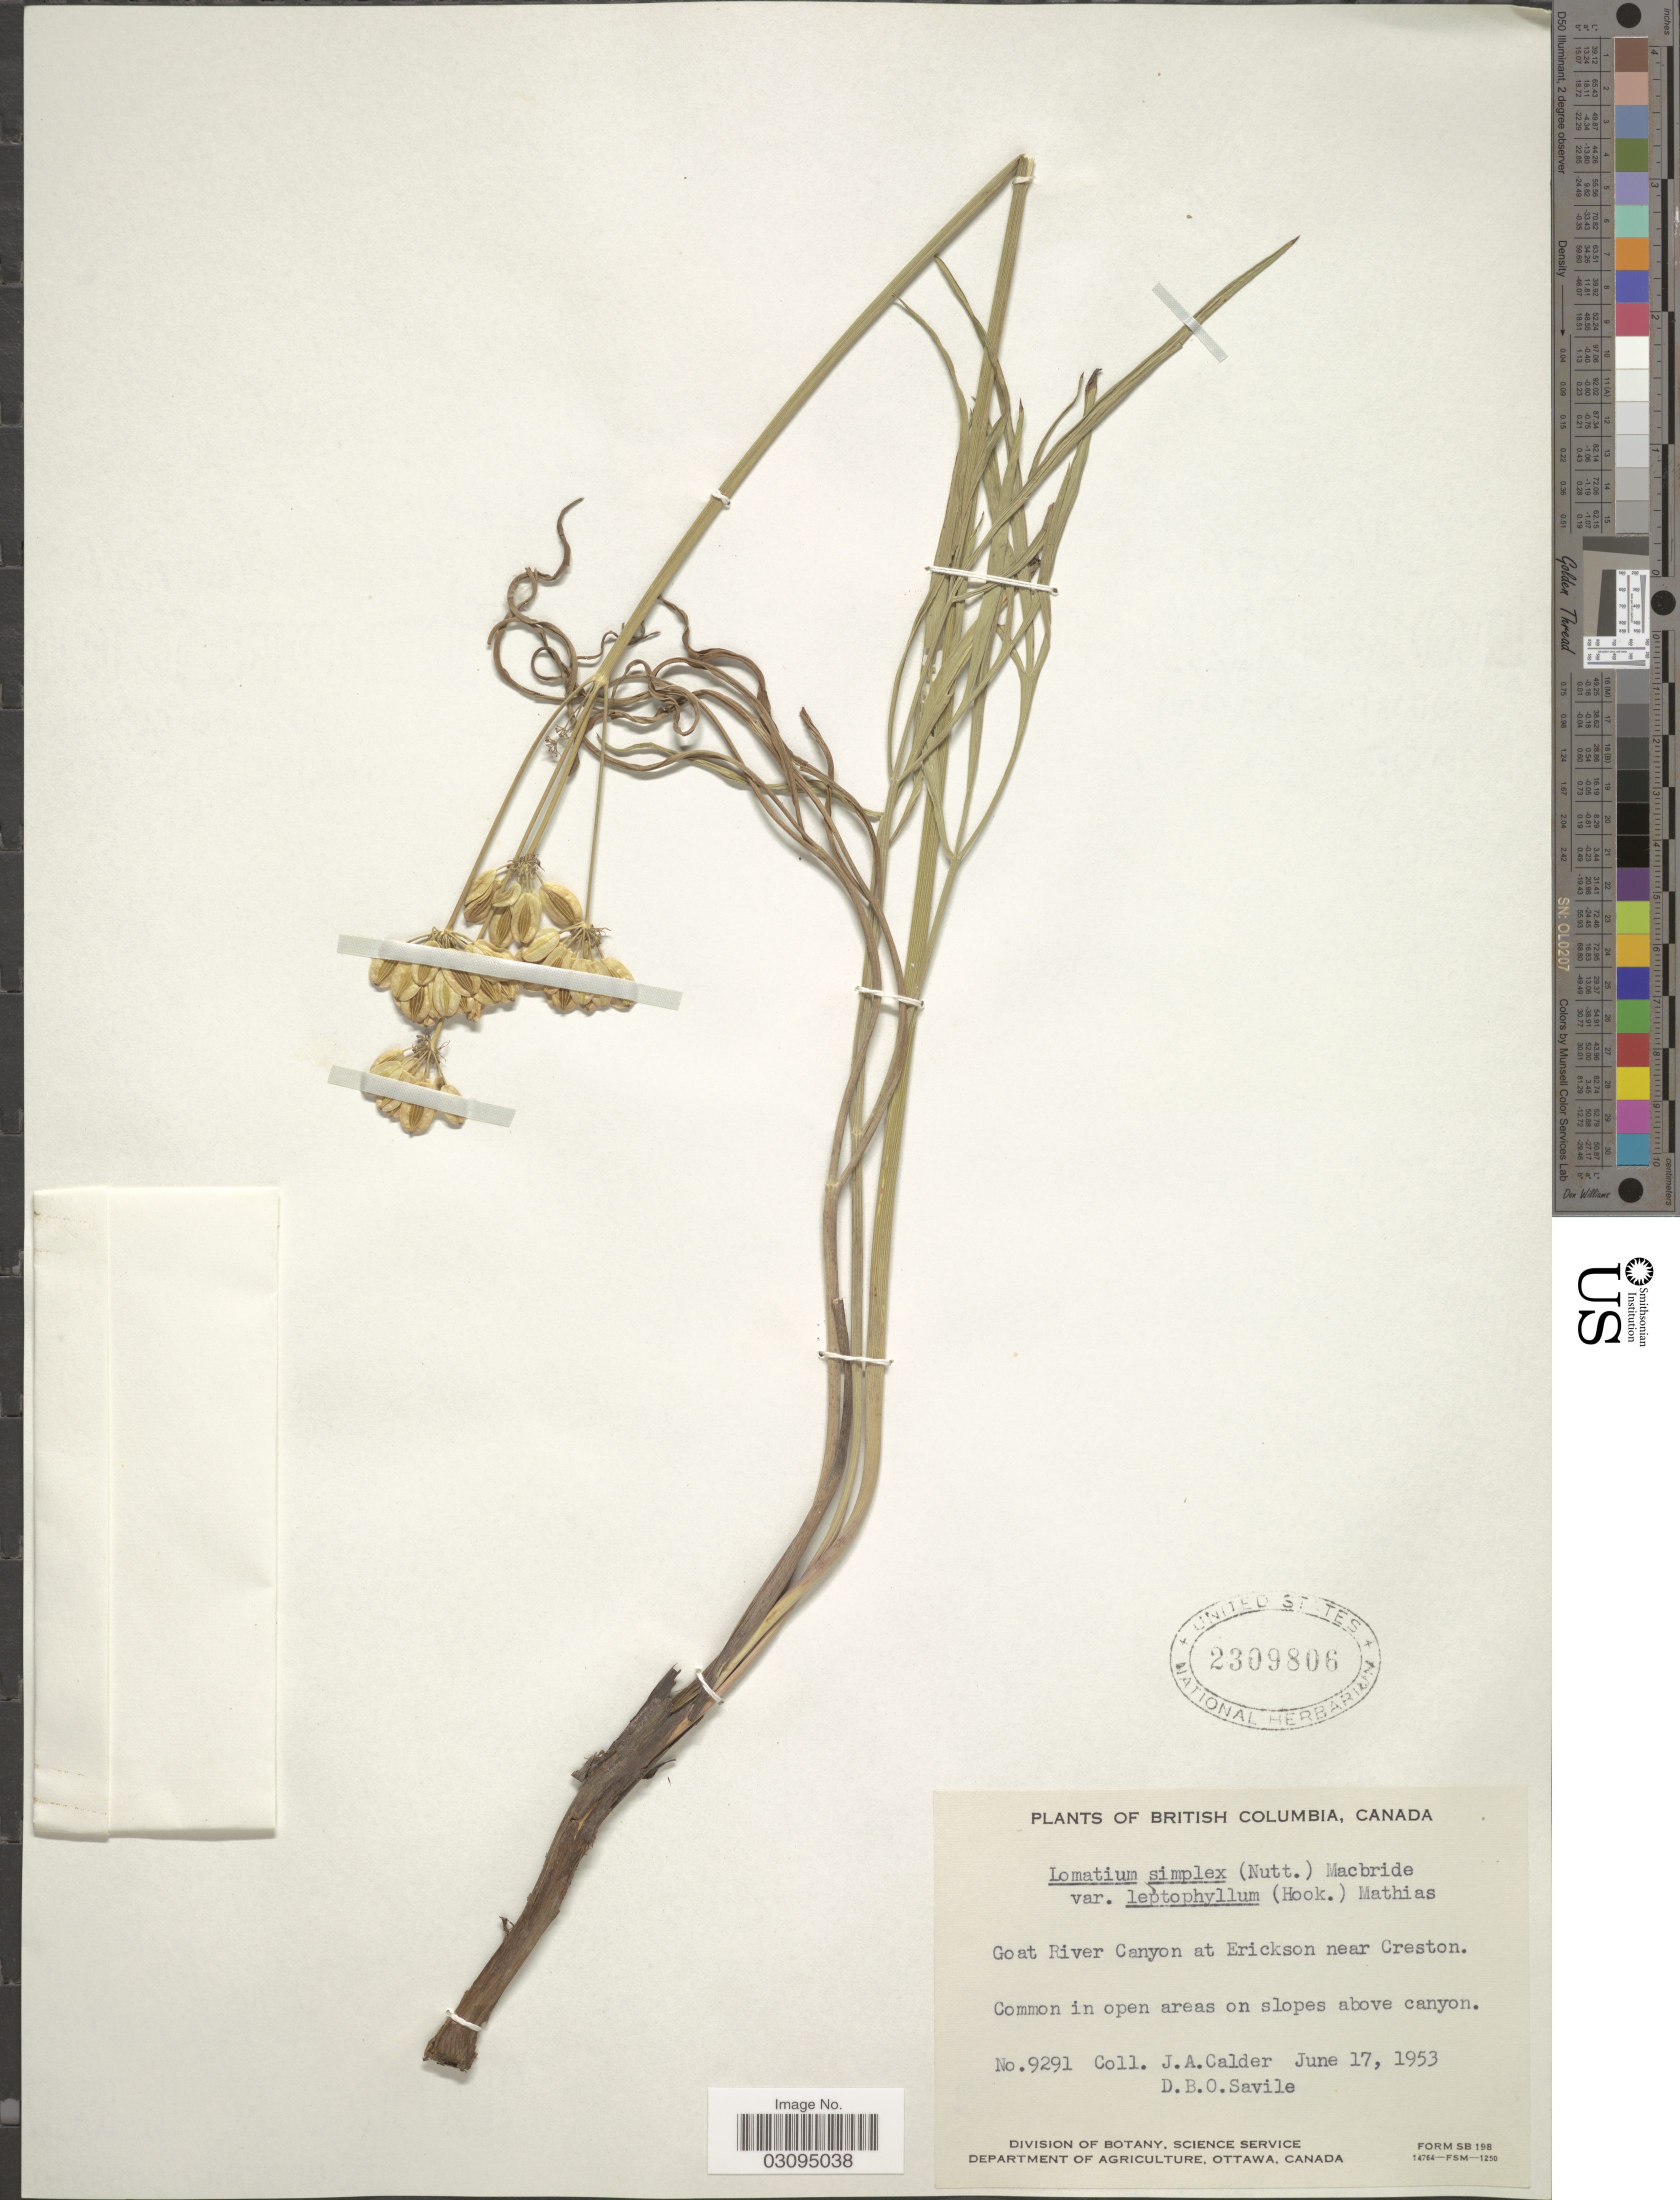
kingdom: Plantae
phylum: Tracheophyta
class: Magnoliopsida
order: Apiales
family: Apiaceae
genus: Lomatium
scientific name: Lomatium simplex var. leptophyllum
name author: (Hook.) Mathias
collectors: J. A. Calder & D. Savile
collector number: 9291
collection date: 1953-06-17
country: Canada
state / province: British Columbia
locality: Goat River Canyon at Erickson near Creston.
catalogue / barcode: US 2309806